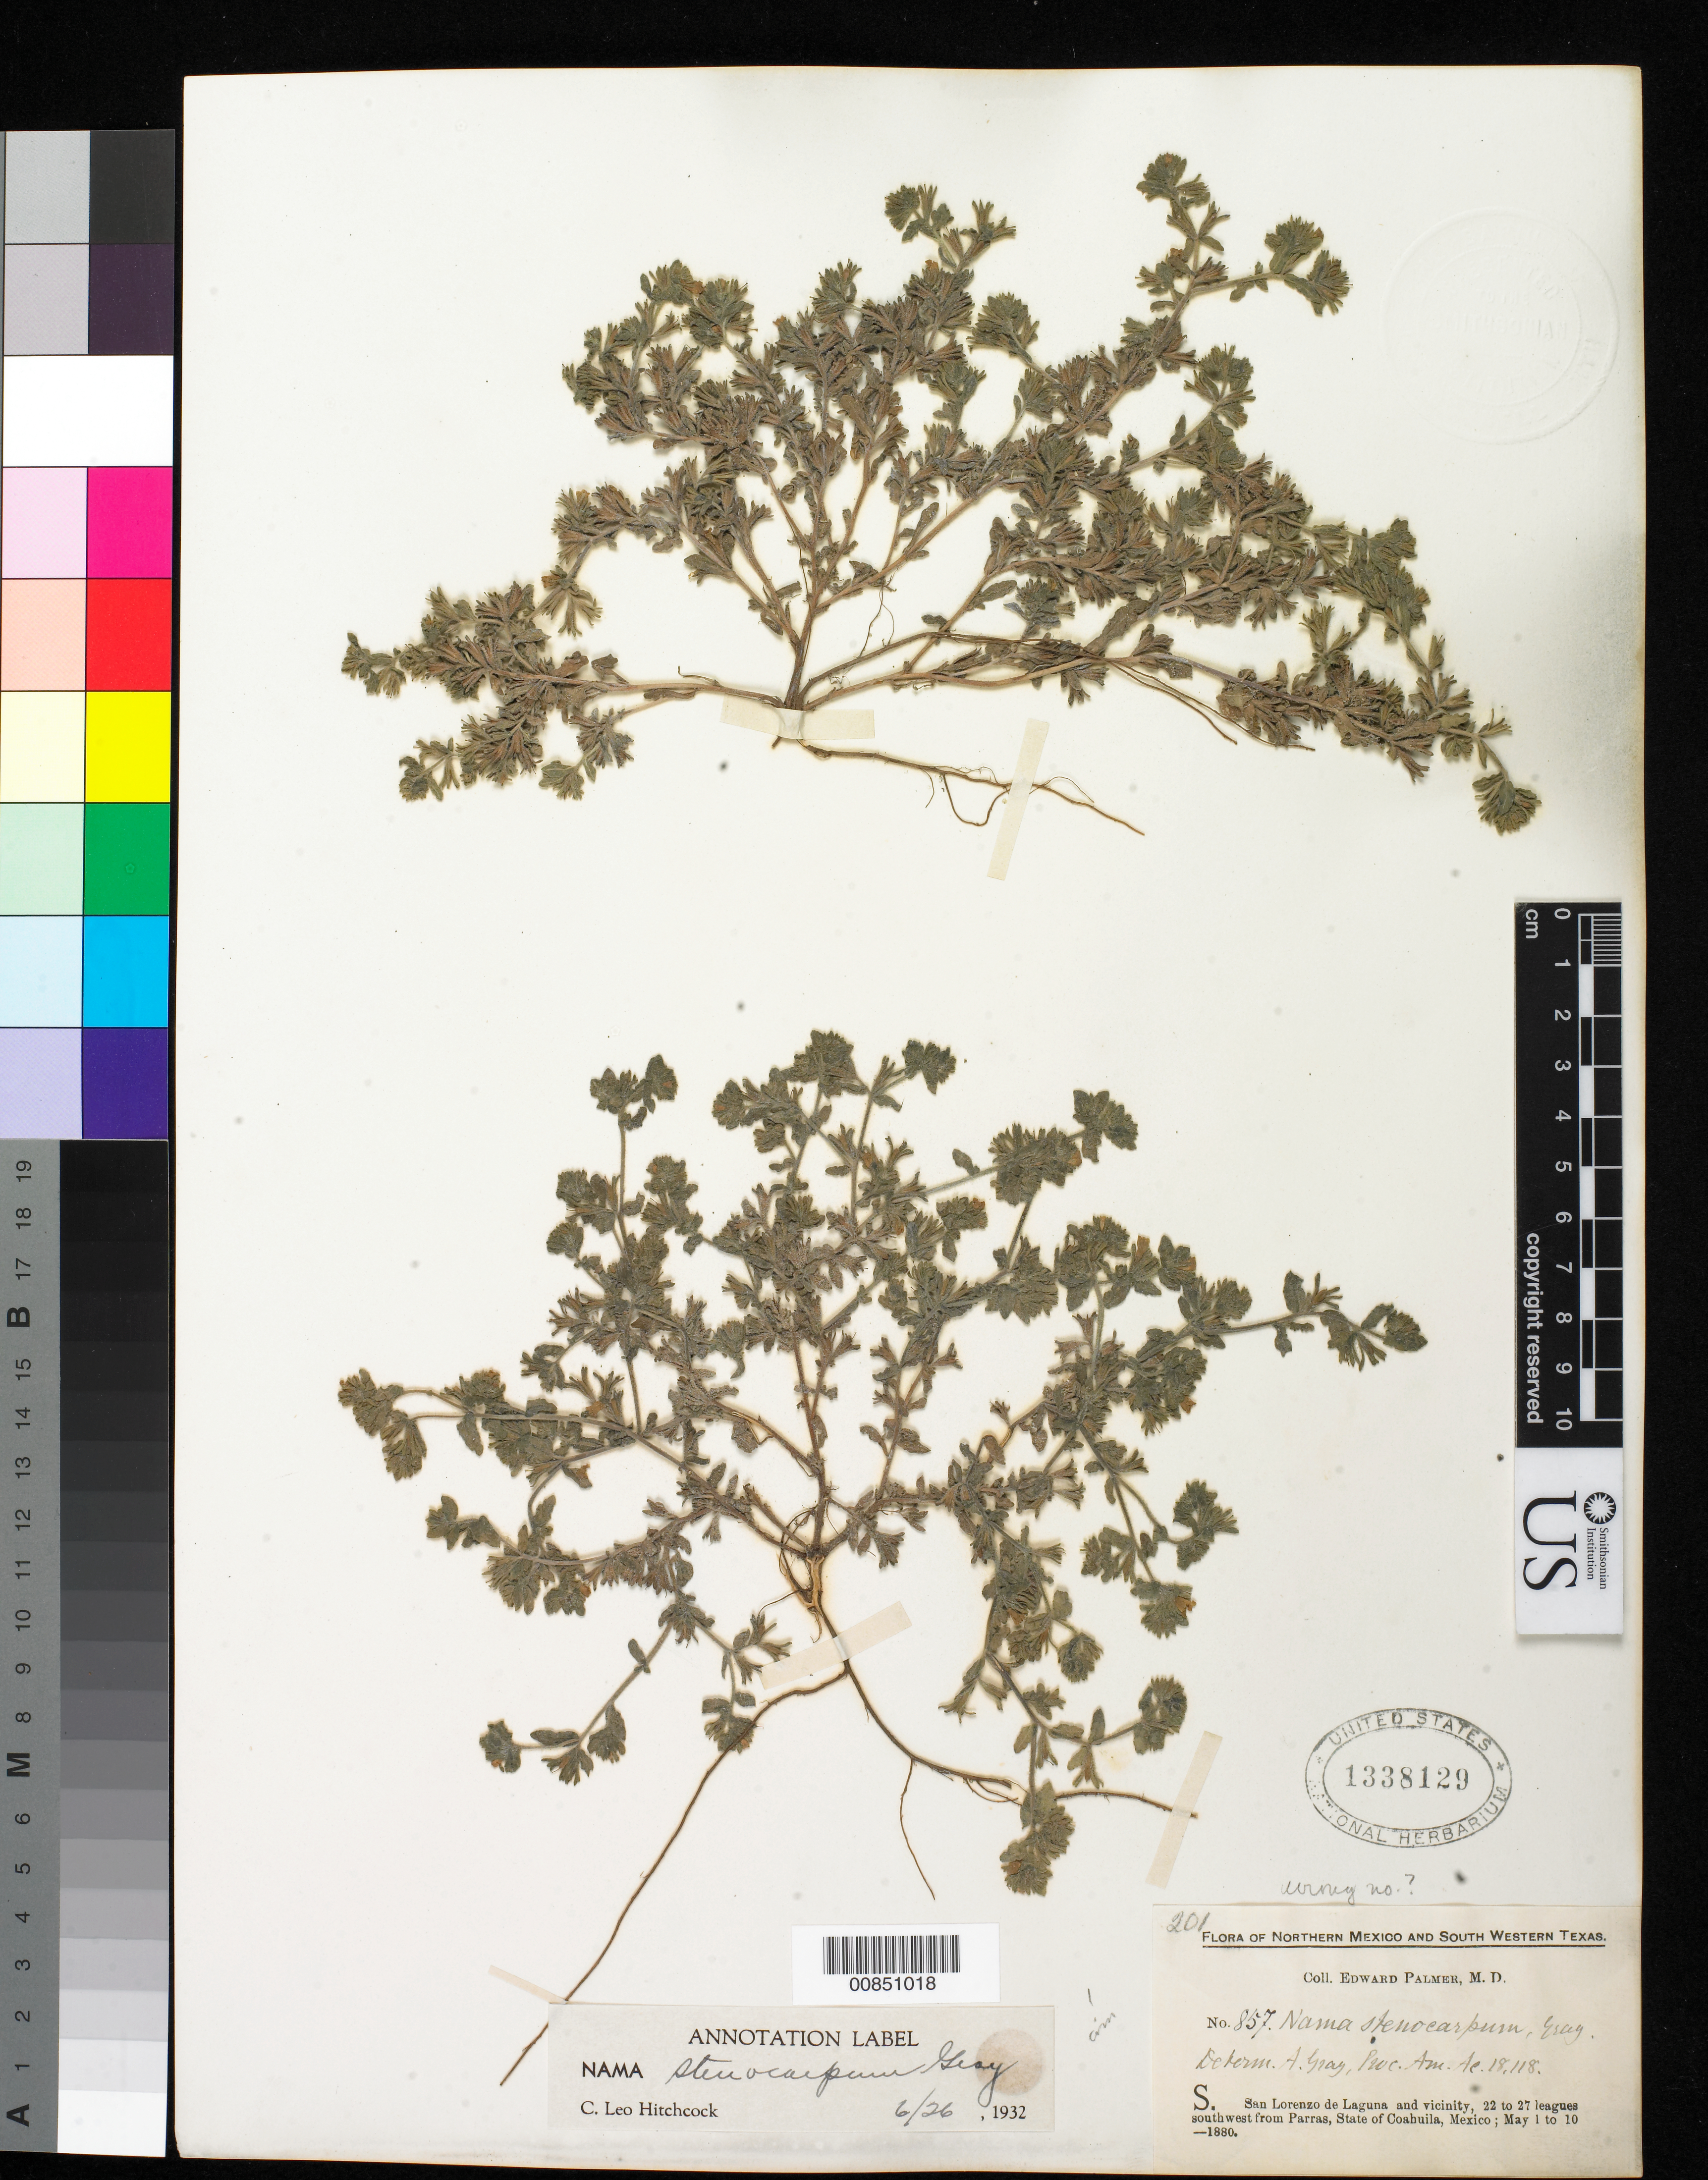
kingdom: Plantae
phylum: Tracheophyta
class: Magnoliopsida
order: Boraginales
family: Namaceae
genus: Nama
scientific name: Nama stenocarpum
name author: A. Gray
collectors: E. Palmer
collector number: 857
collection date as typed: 01 May 1880 to 10 May 1880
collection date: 1880-05-01/1880-05-10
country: Mexico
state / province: Coahuila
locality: S. San Lorenzo de Laguna and vicinity, 22 to 27 leagues southwest from Parras, Coahuila.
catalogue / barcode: US 1338129